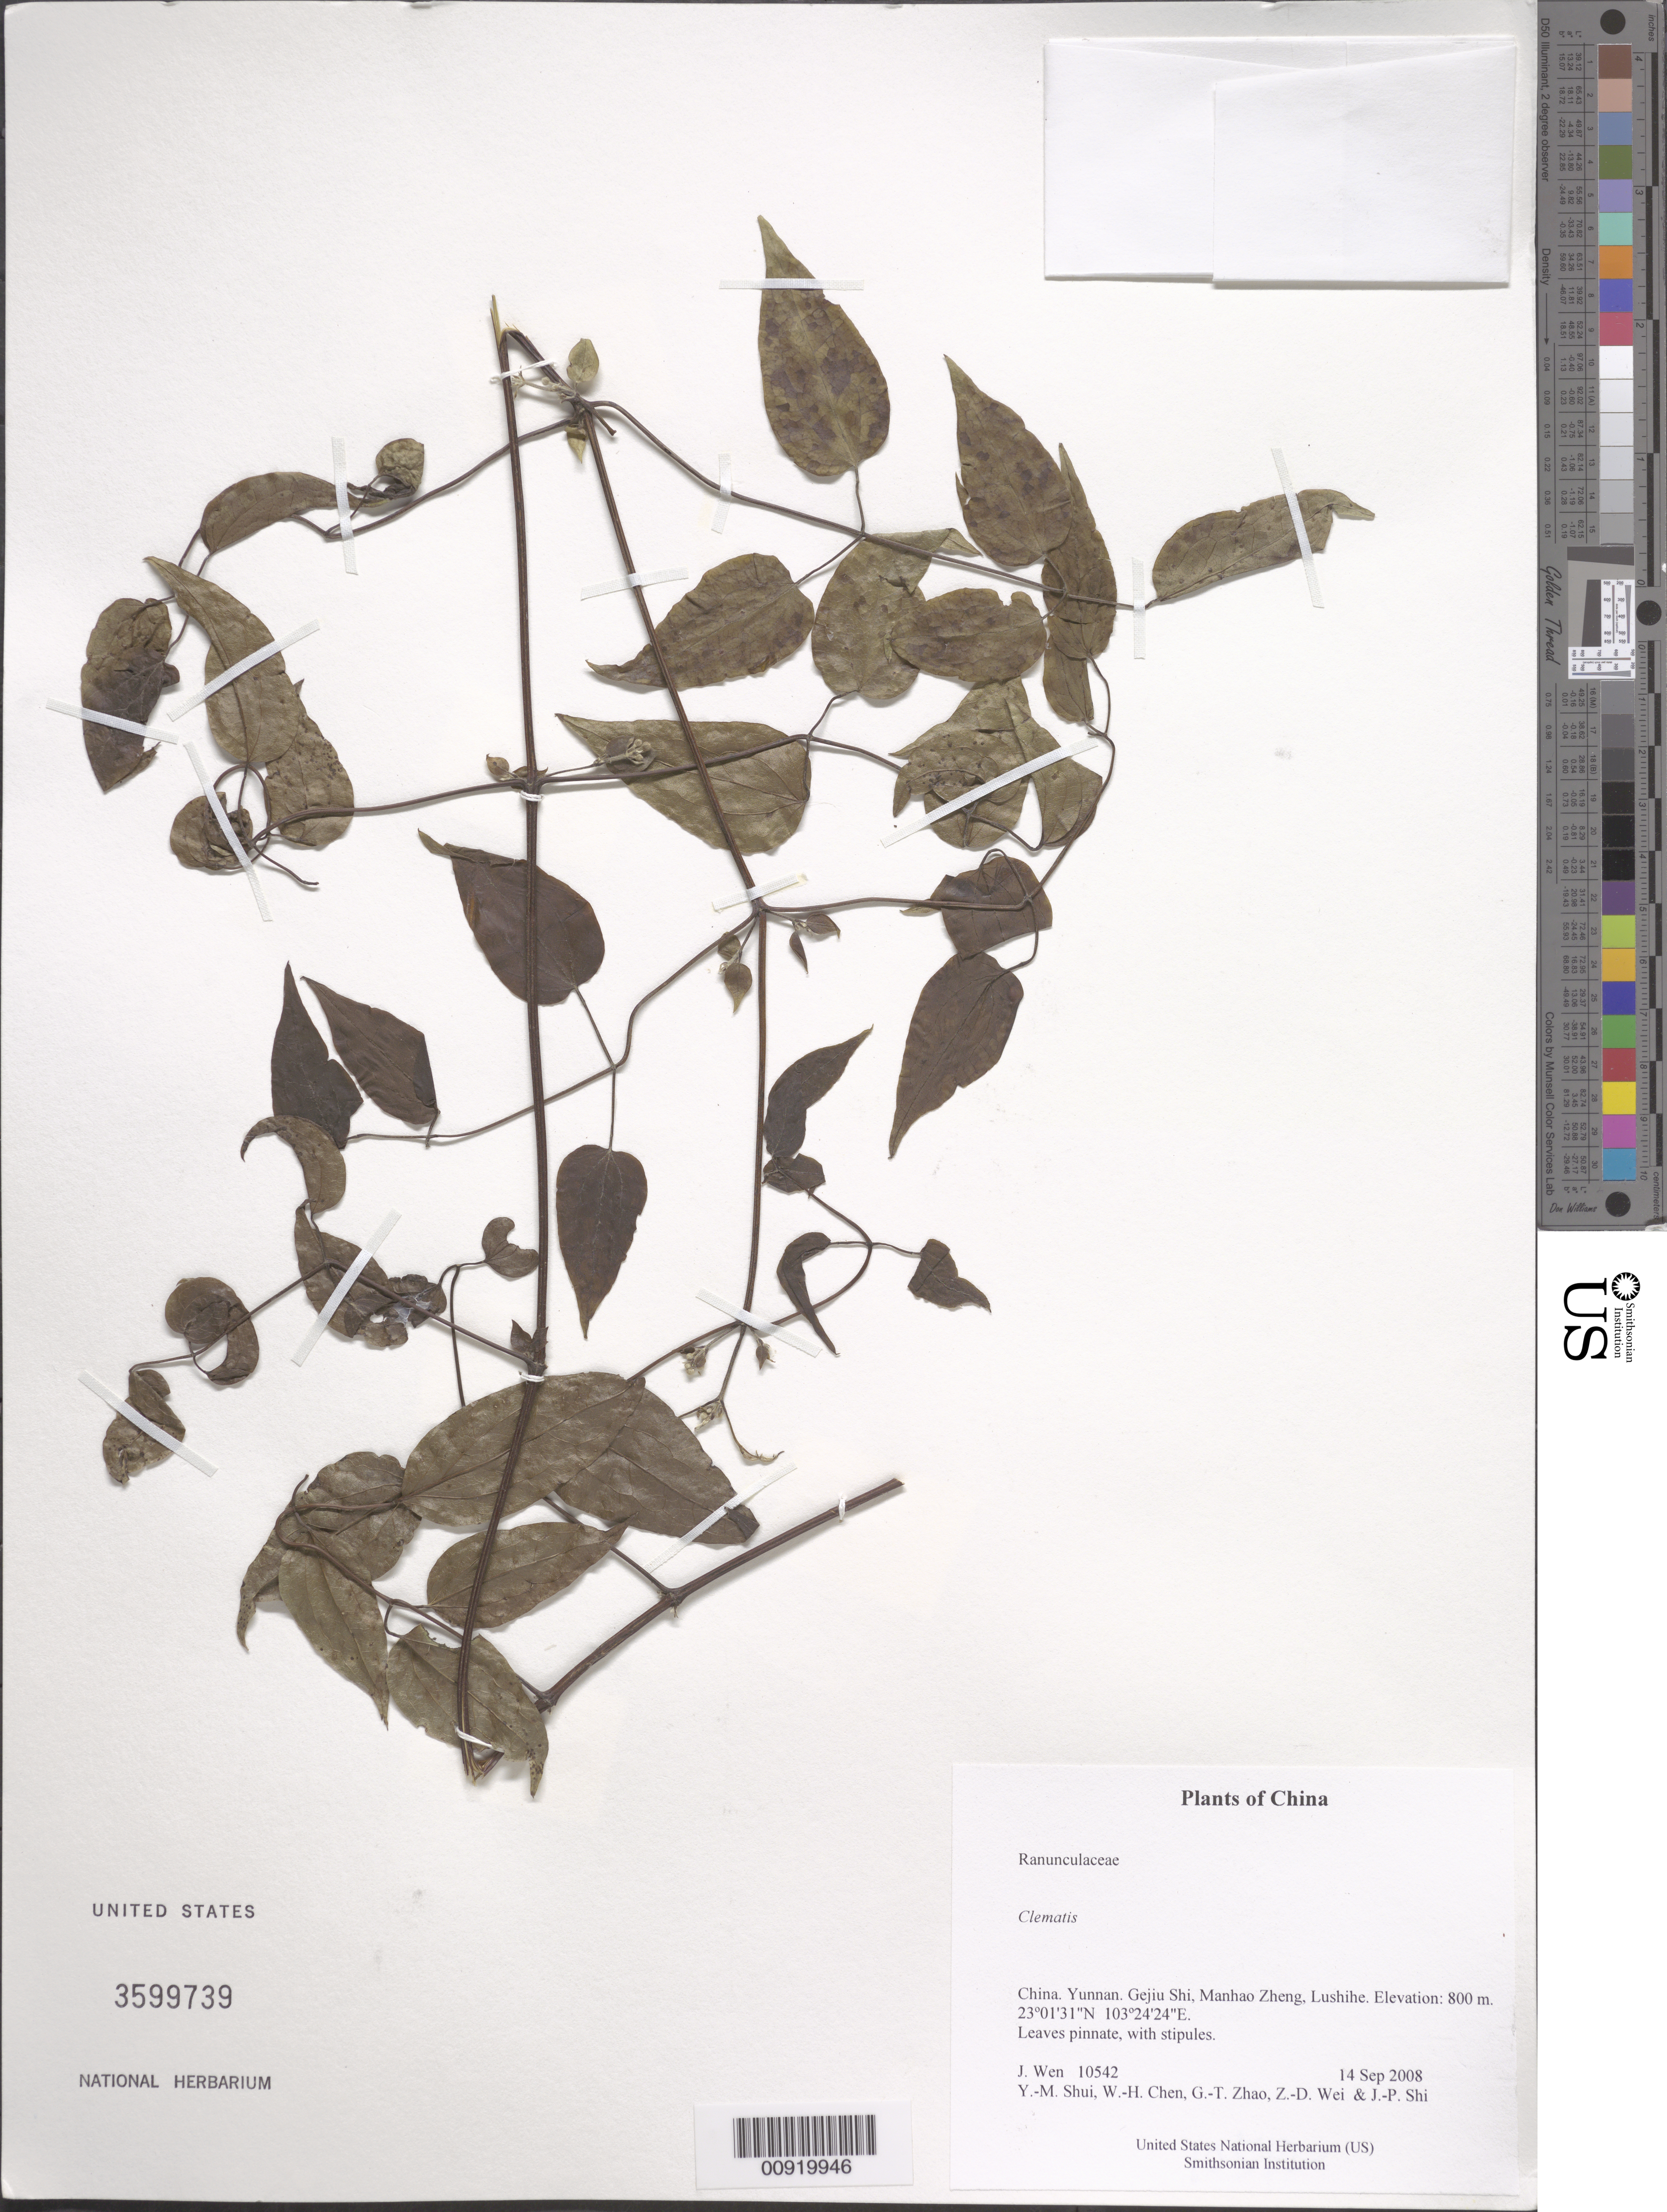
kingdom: Plantae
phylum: Tracheophyta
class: Magnoliopsida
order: Ranunculales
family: Ranunculaceae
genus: Clematis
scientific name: Clematis sp.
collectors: J. Wen, Y. Shui, W. Chen, G. Zhao, Z. Wei & J. Shi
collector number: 10542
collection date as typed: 14 Sep 2008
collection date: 2008-09-14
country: China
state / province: Yunnan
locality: Gejiu Shi, Manhao Zheng, Lushihe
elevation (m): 800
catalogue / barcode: US 3599739